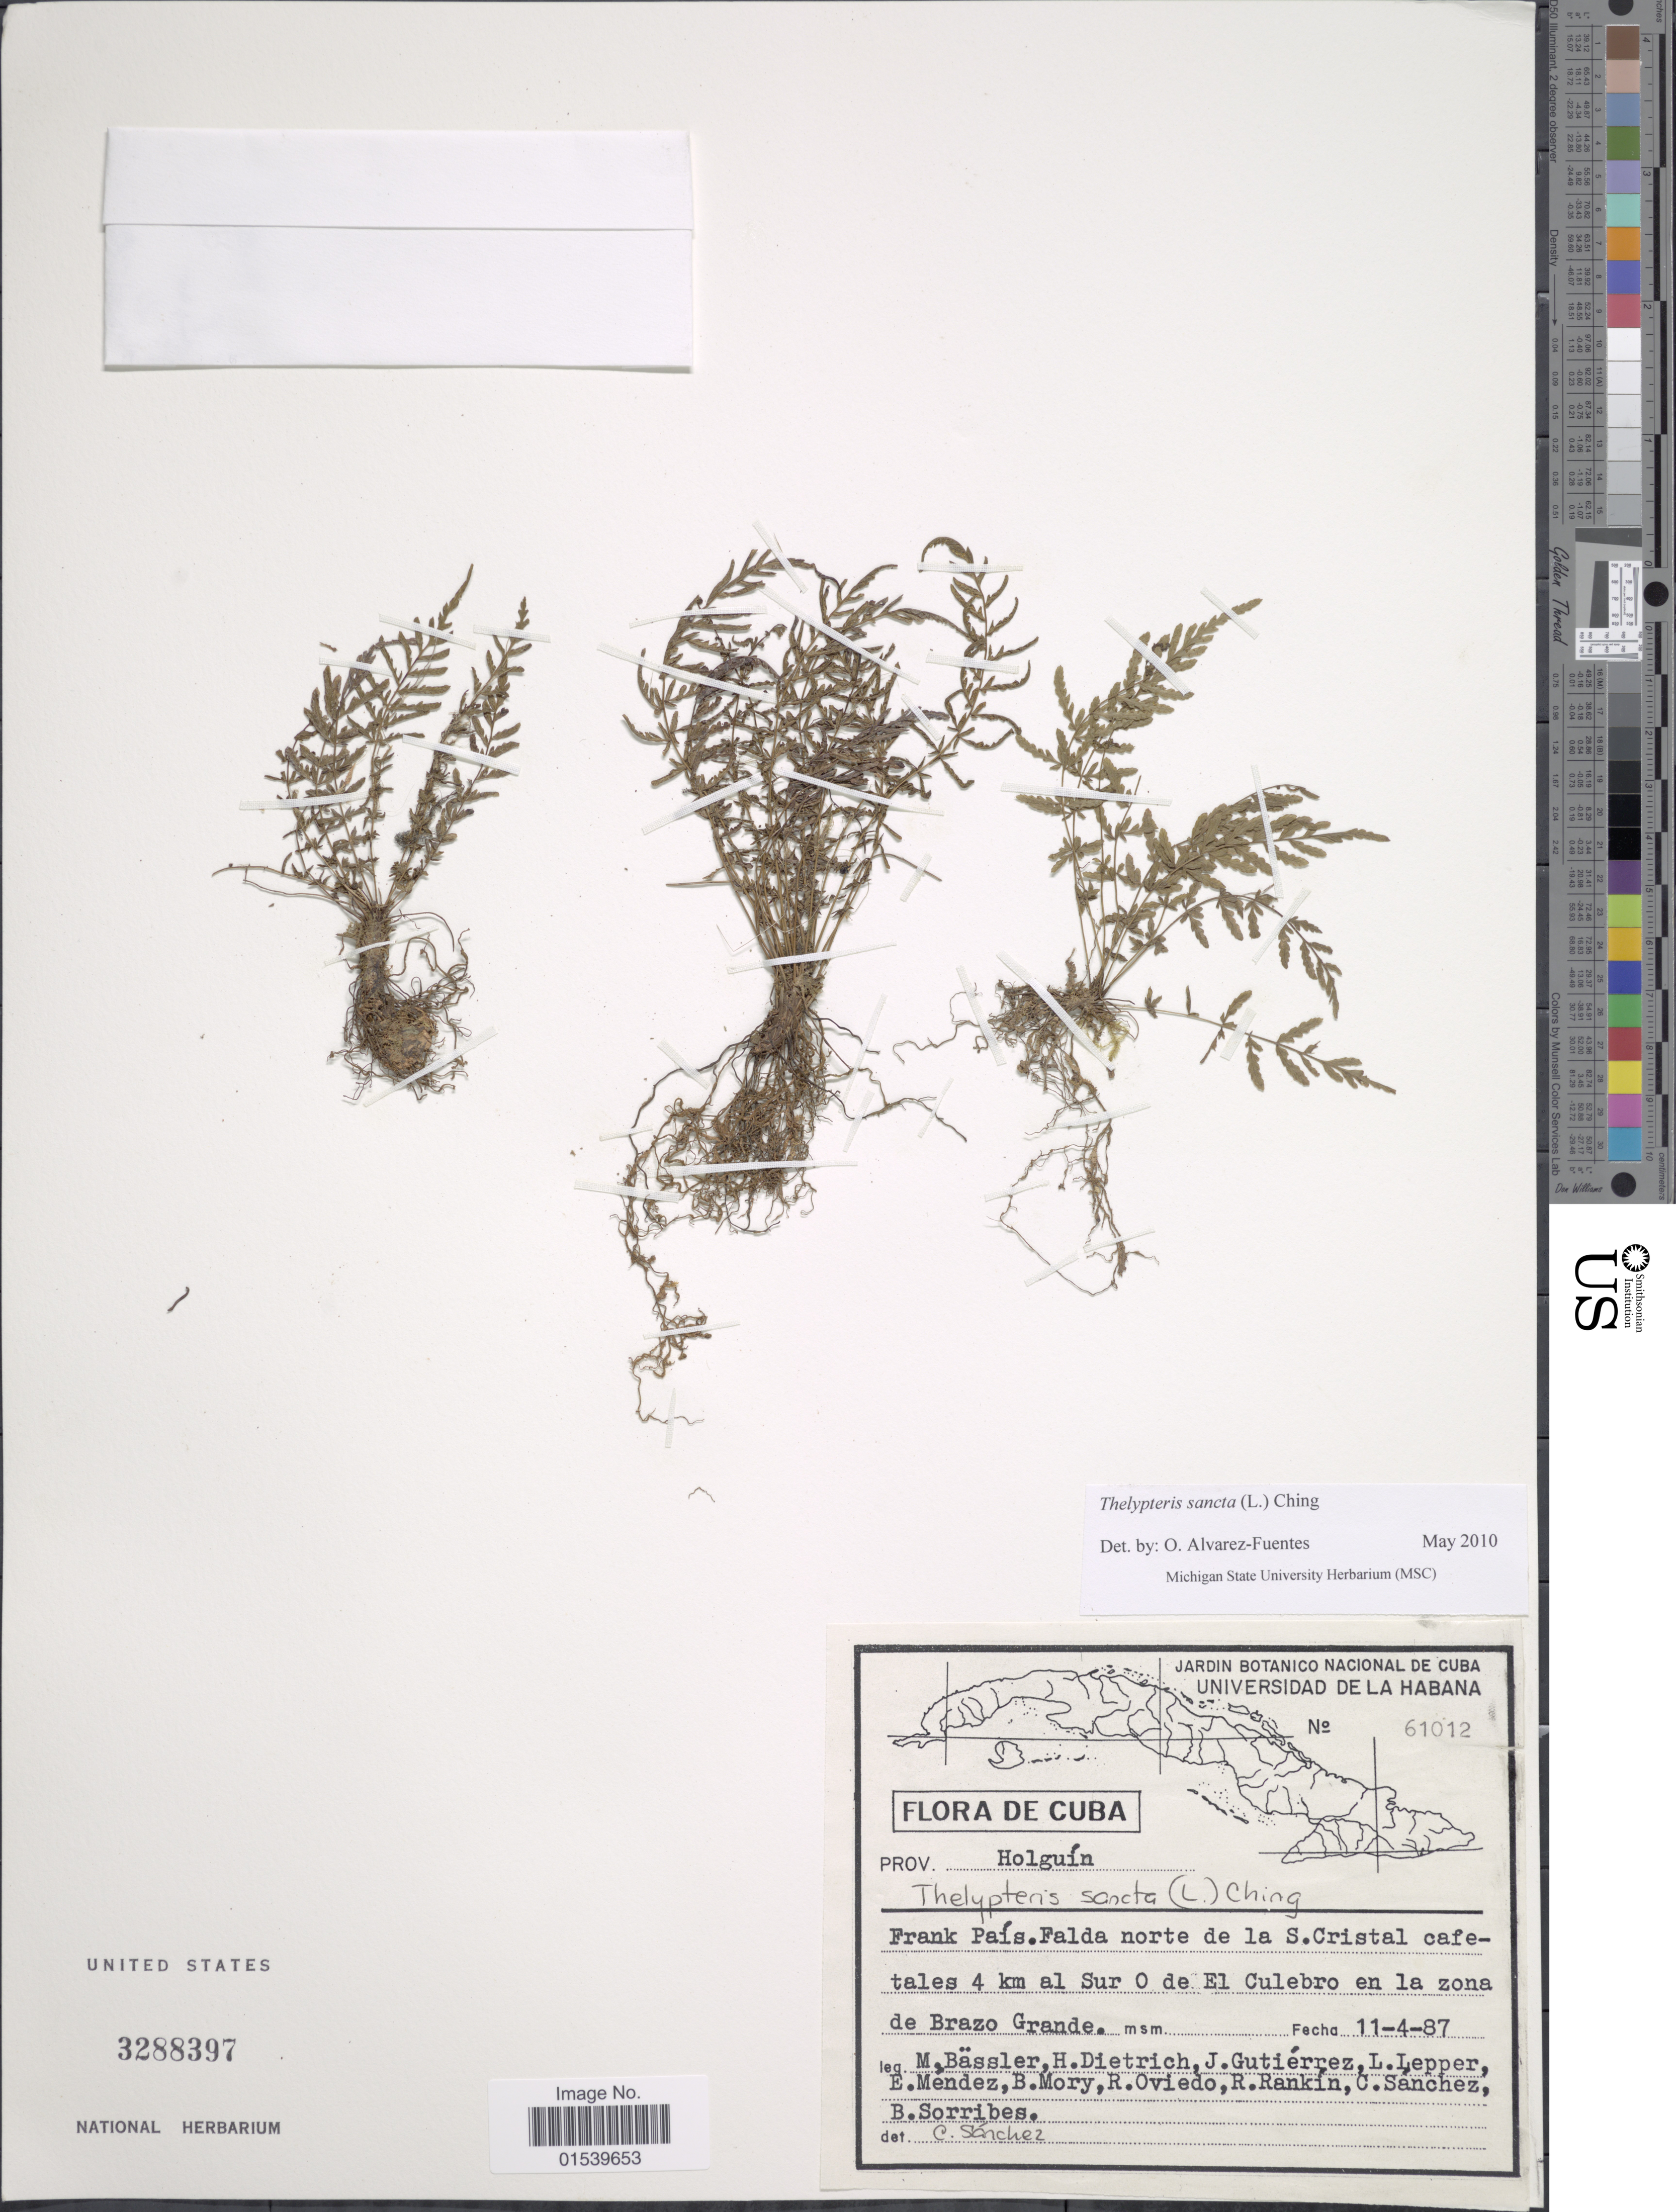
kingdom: Plantae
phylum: Tracheophyta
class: Polypodiopsida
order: Polypodiales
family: Thelypteridaceae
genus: Amauropelta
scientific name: Amauropelta sancta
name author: (L.) Pic. Serm.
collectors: M. Bässler, H. Dietrich, J. Gutiérrez, L. Lepper & et al.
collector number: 61012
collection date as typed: Transcribed d/m/y: 11/4/87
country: Cuba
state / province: Holguín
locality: Prov. Holguin, Frank Pais, Falda norte de la S. Cristal cafetales 4 km al Sur O de El Culebro en la zona de Brazo Grande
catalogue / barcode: US 3288397